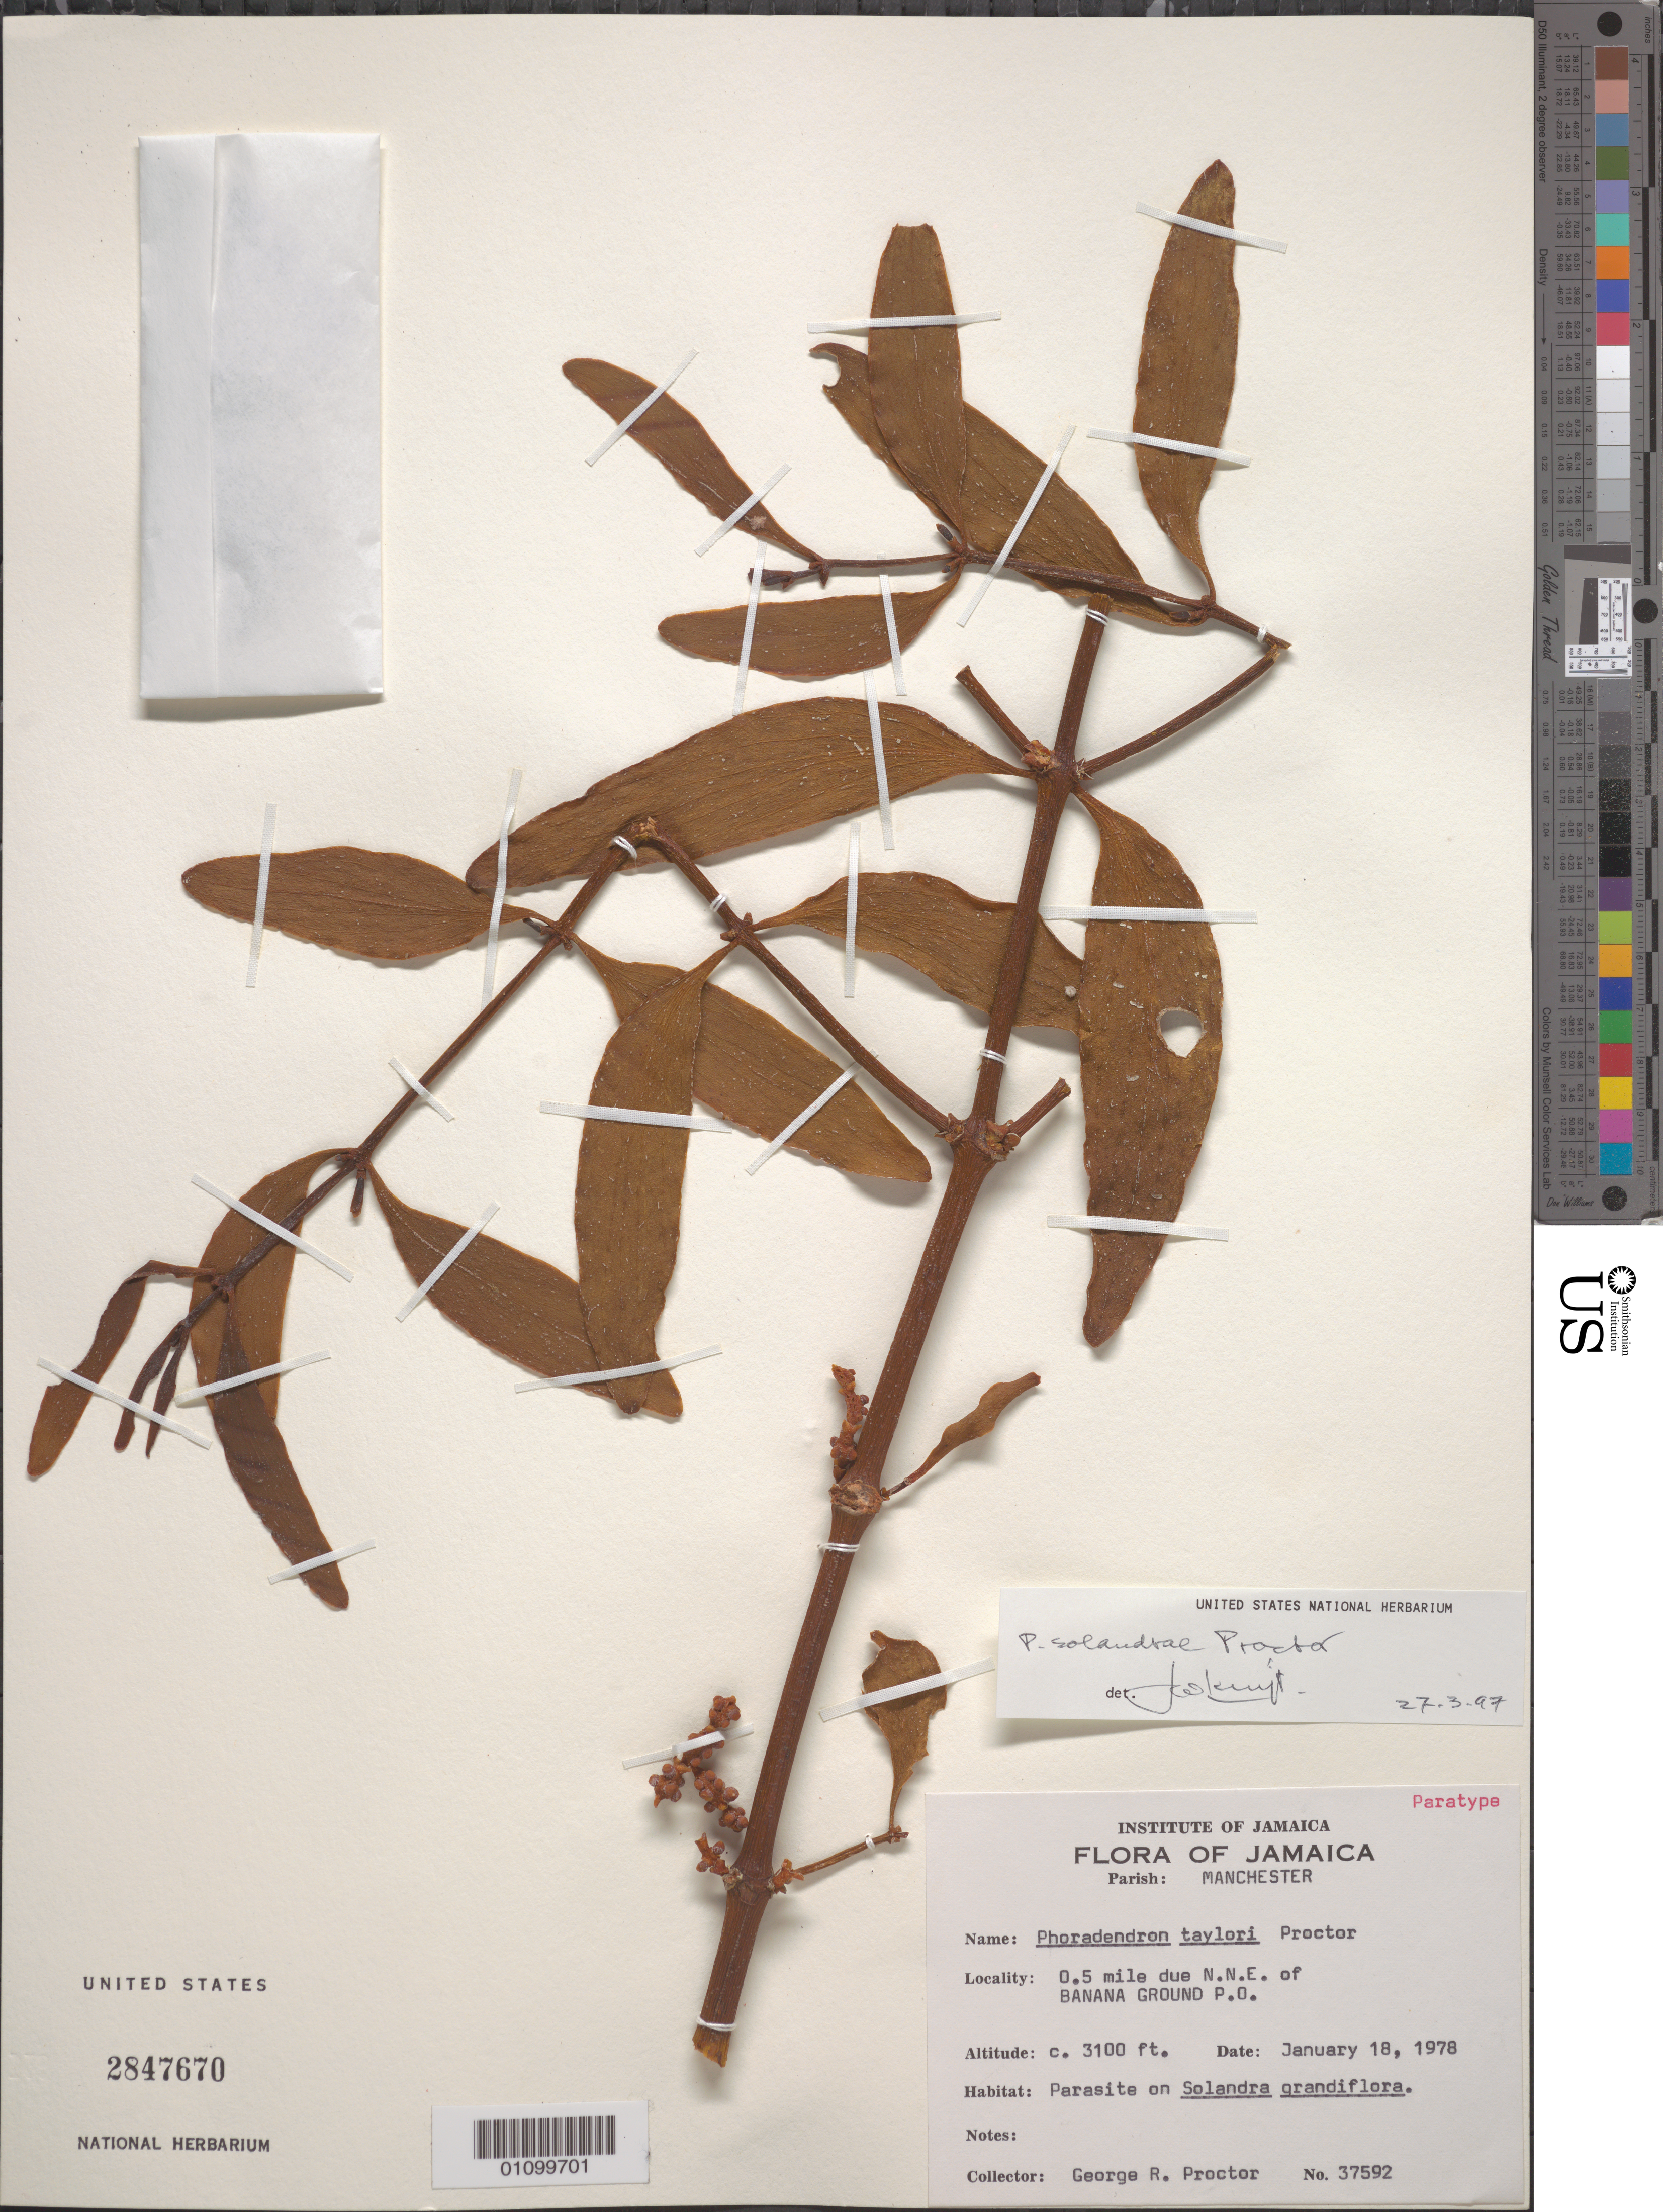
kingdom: Plantae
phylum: Tracheophyta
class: Magnoliopsida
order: Santalales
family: Viscaceae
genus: Phoradendron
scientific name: Phoradendron solandrae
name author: Proctor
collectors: G. R. Proctor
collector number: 37592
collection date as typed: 18 Jan 1978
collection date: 1978-01-18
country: Jamaica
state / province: Manchester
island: Jamaica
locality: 0.5 mile due N.N.E. of Banana Ground P.O.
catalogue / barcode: US 2847670